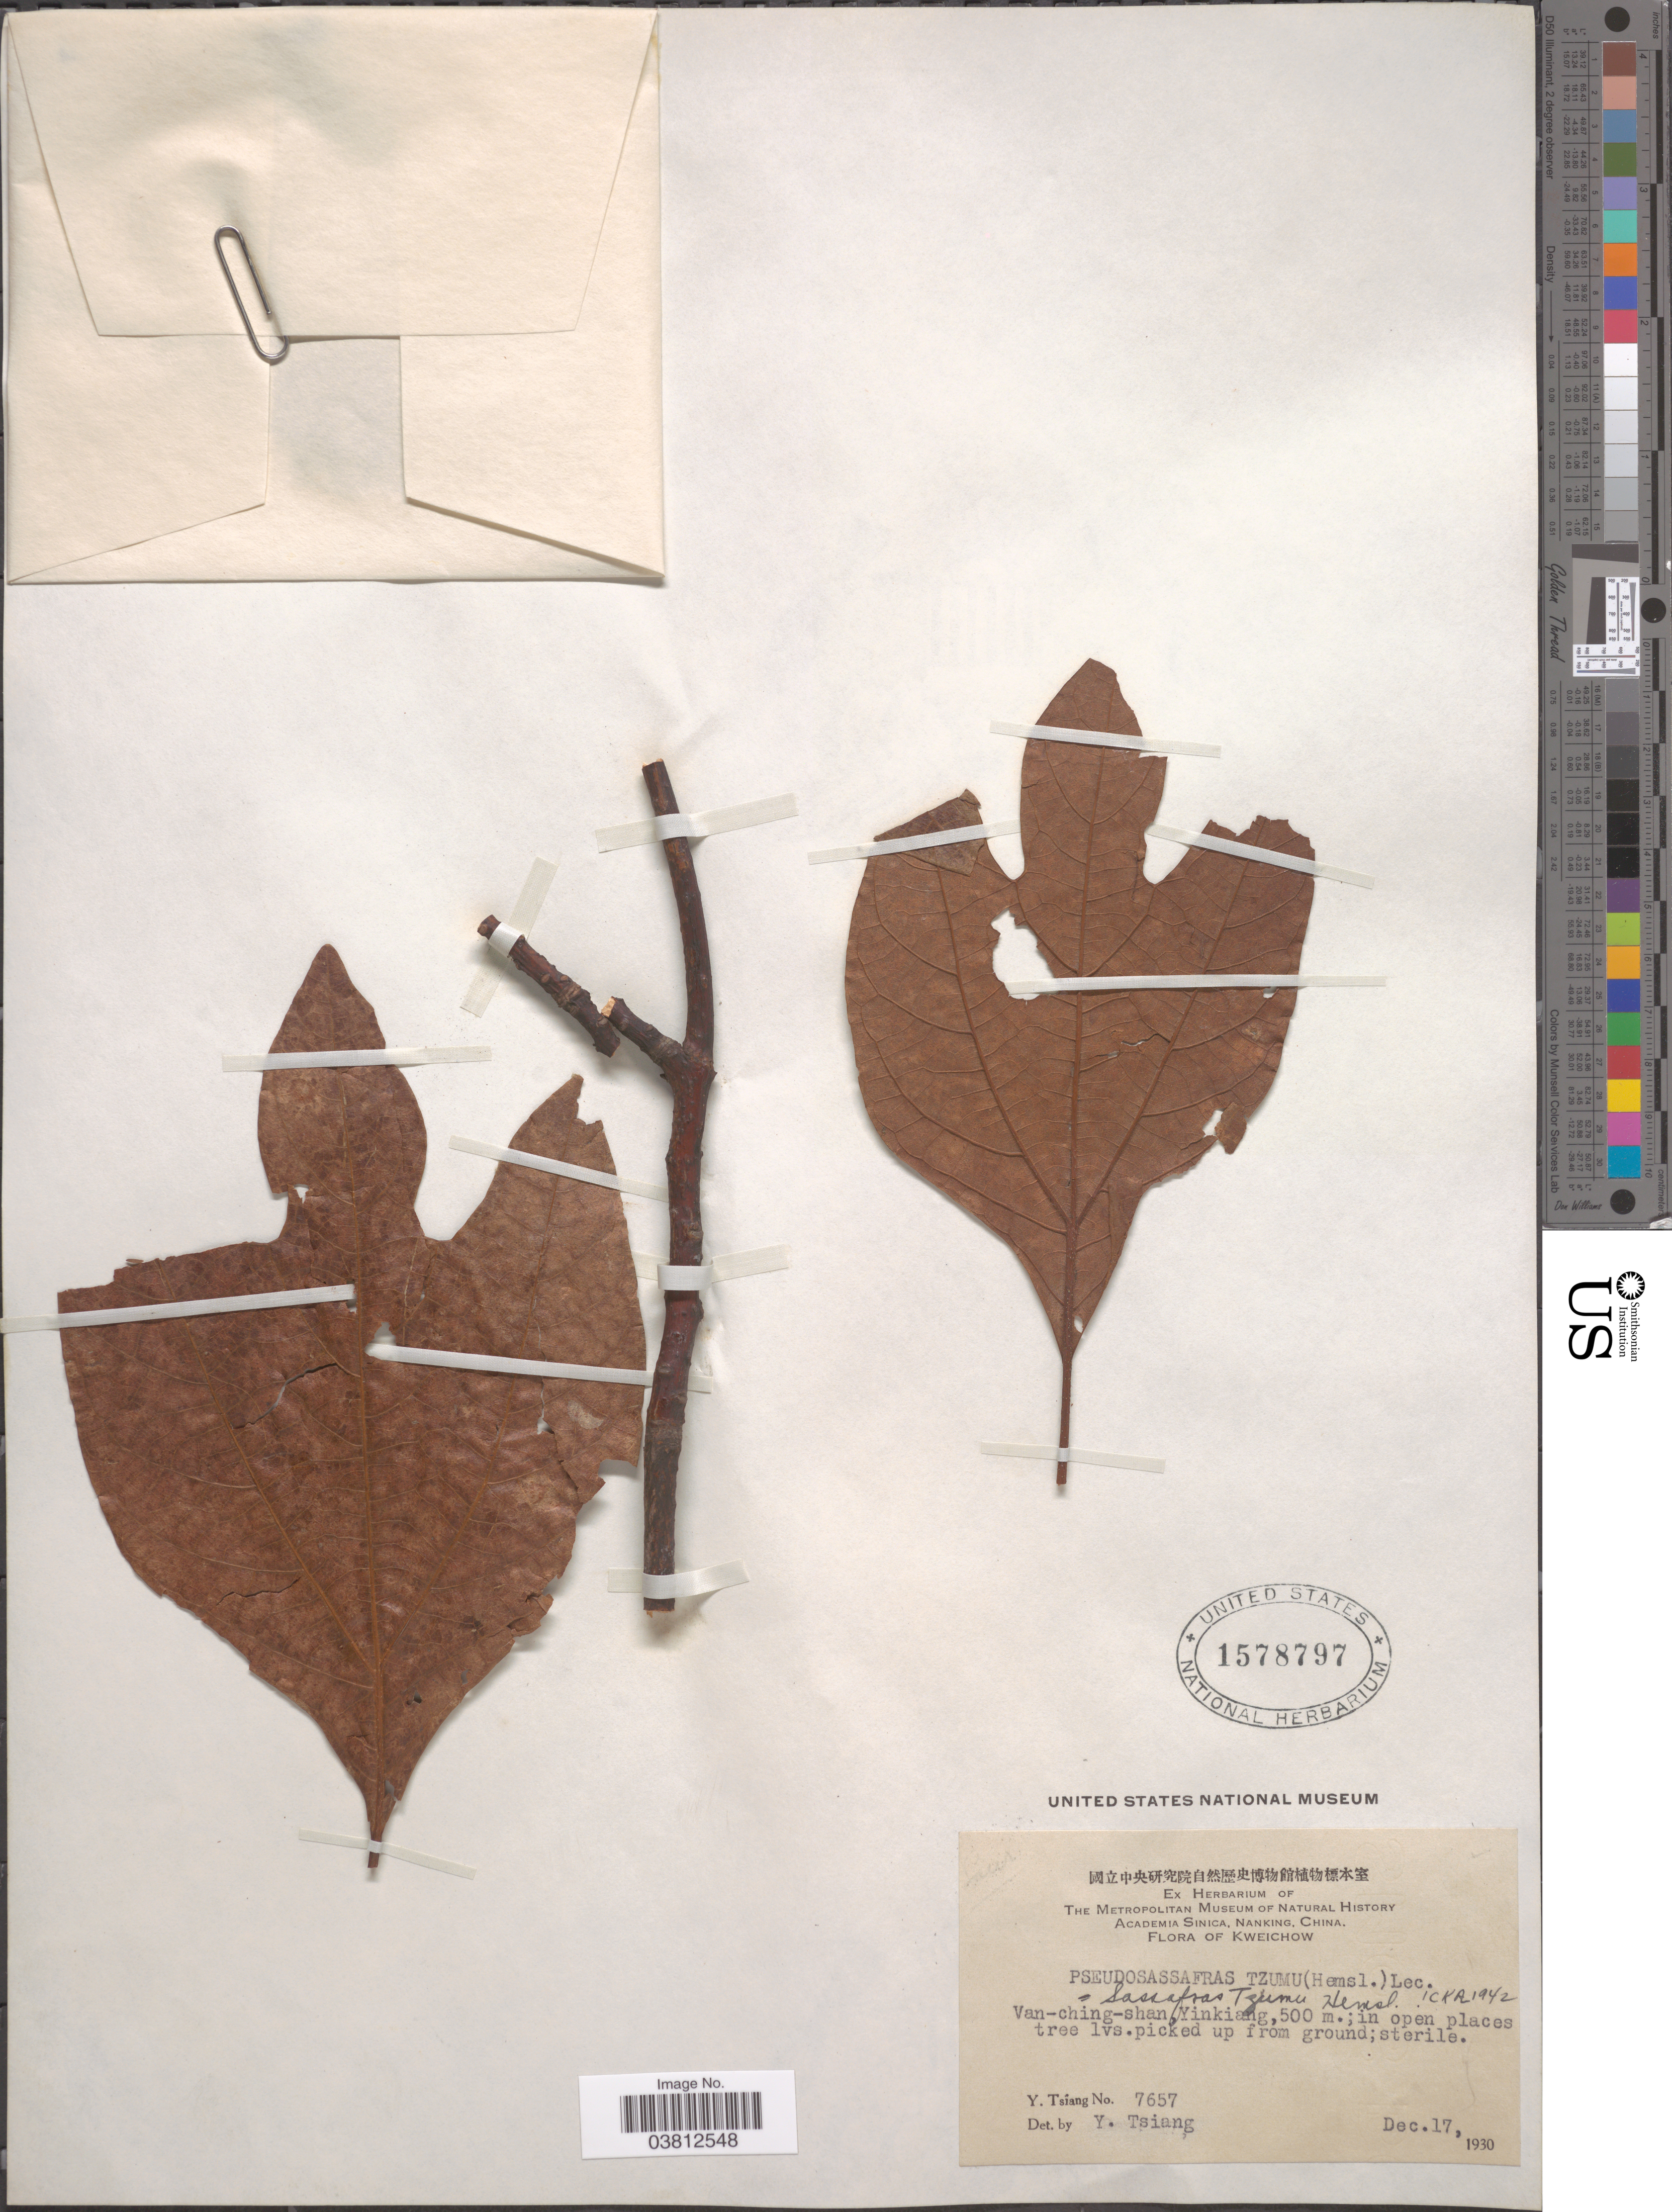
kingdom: Plantae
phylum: Tracheophyta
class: Magnoliopsida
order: Laurales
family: Lauraceae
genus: Sassafras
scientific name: Sassafras tzumu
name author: (Hemsl.) Hemsl.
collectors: Y. Tsiang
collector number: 7657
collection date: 1930-12-17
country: China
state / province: Guizhou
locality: Kweichow. Van-ching-shan, Yinkiang.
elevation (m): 500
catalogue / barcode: US 1578797